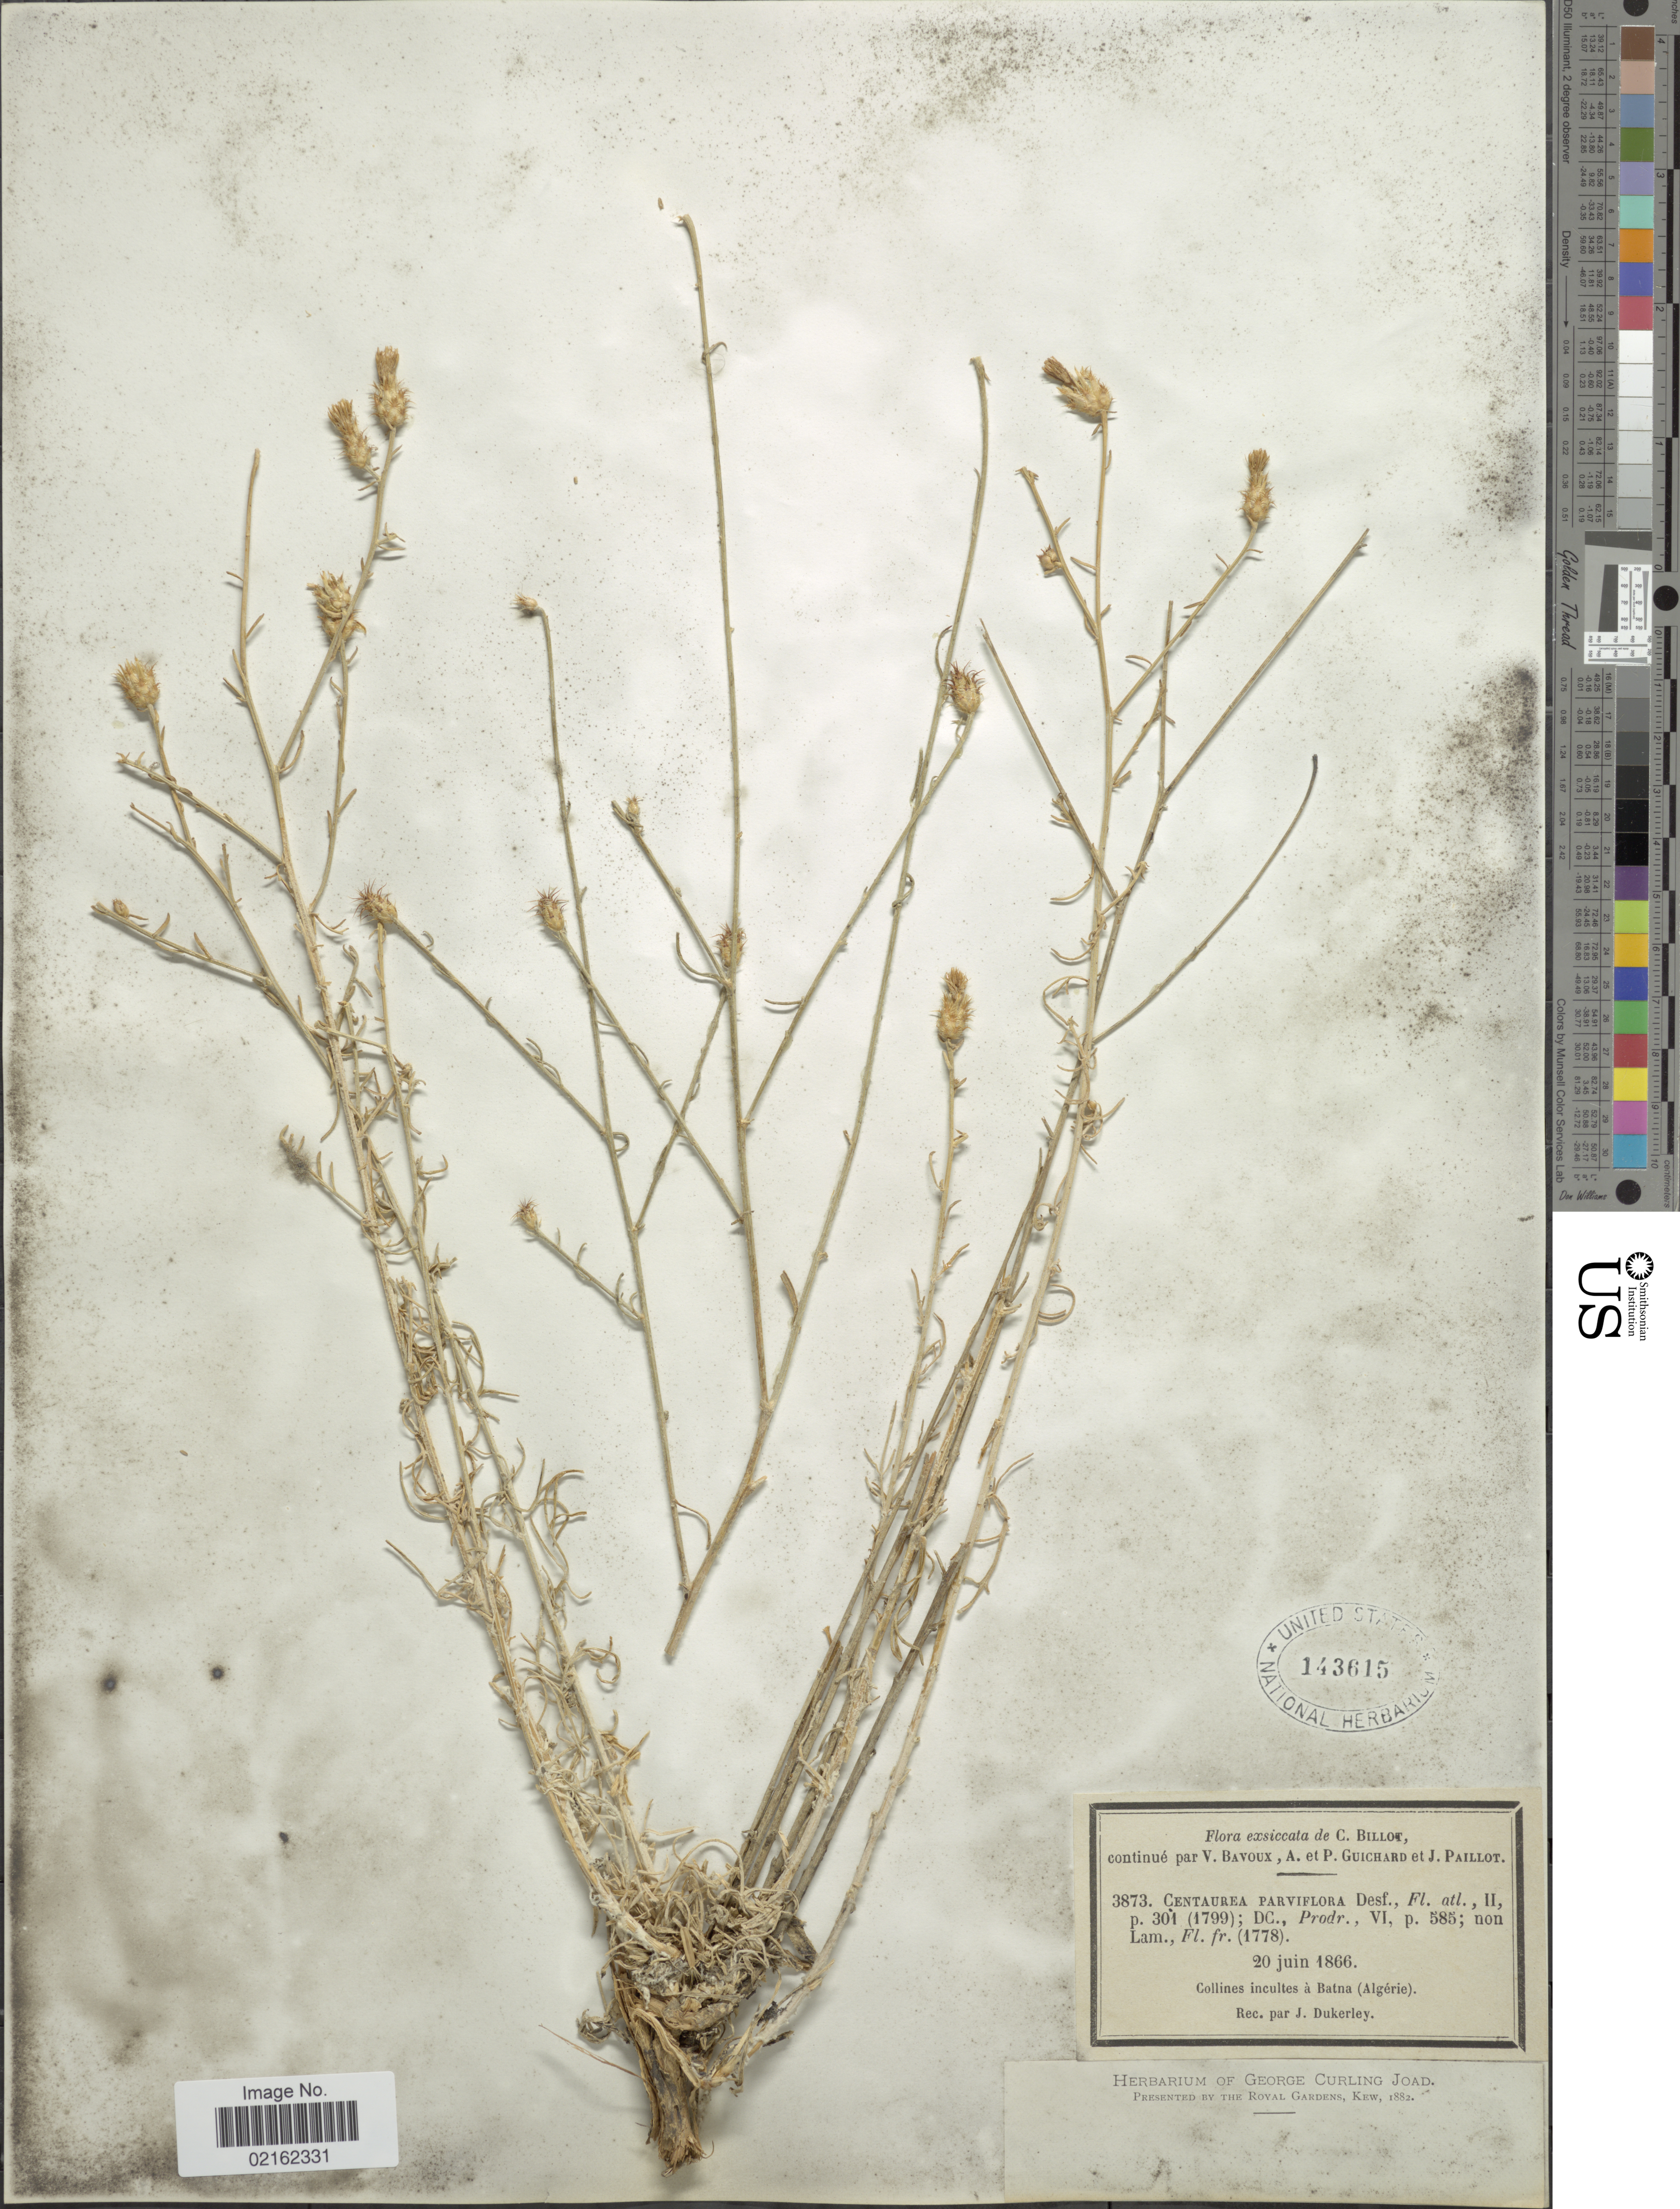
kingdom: Plantae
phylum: Tracheophyta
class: Magnoliopsida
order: Asterales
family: Asteraceae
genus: Centaurea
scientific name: Centaurea parviflora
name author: Desf.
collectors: C. Billot, Bavoux, V., Guichard, A., P. Guichard & J. Paillot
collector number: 3873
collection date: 1866-06-20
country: Algeria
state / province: Batna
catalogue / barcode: US 143615